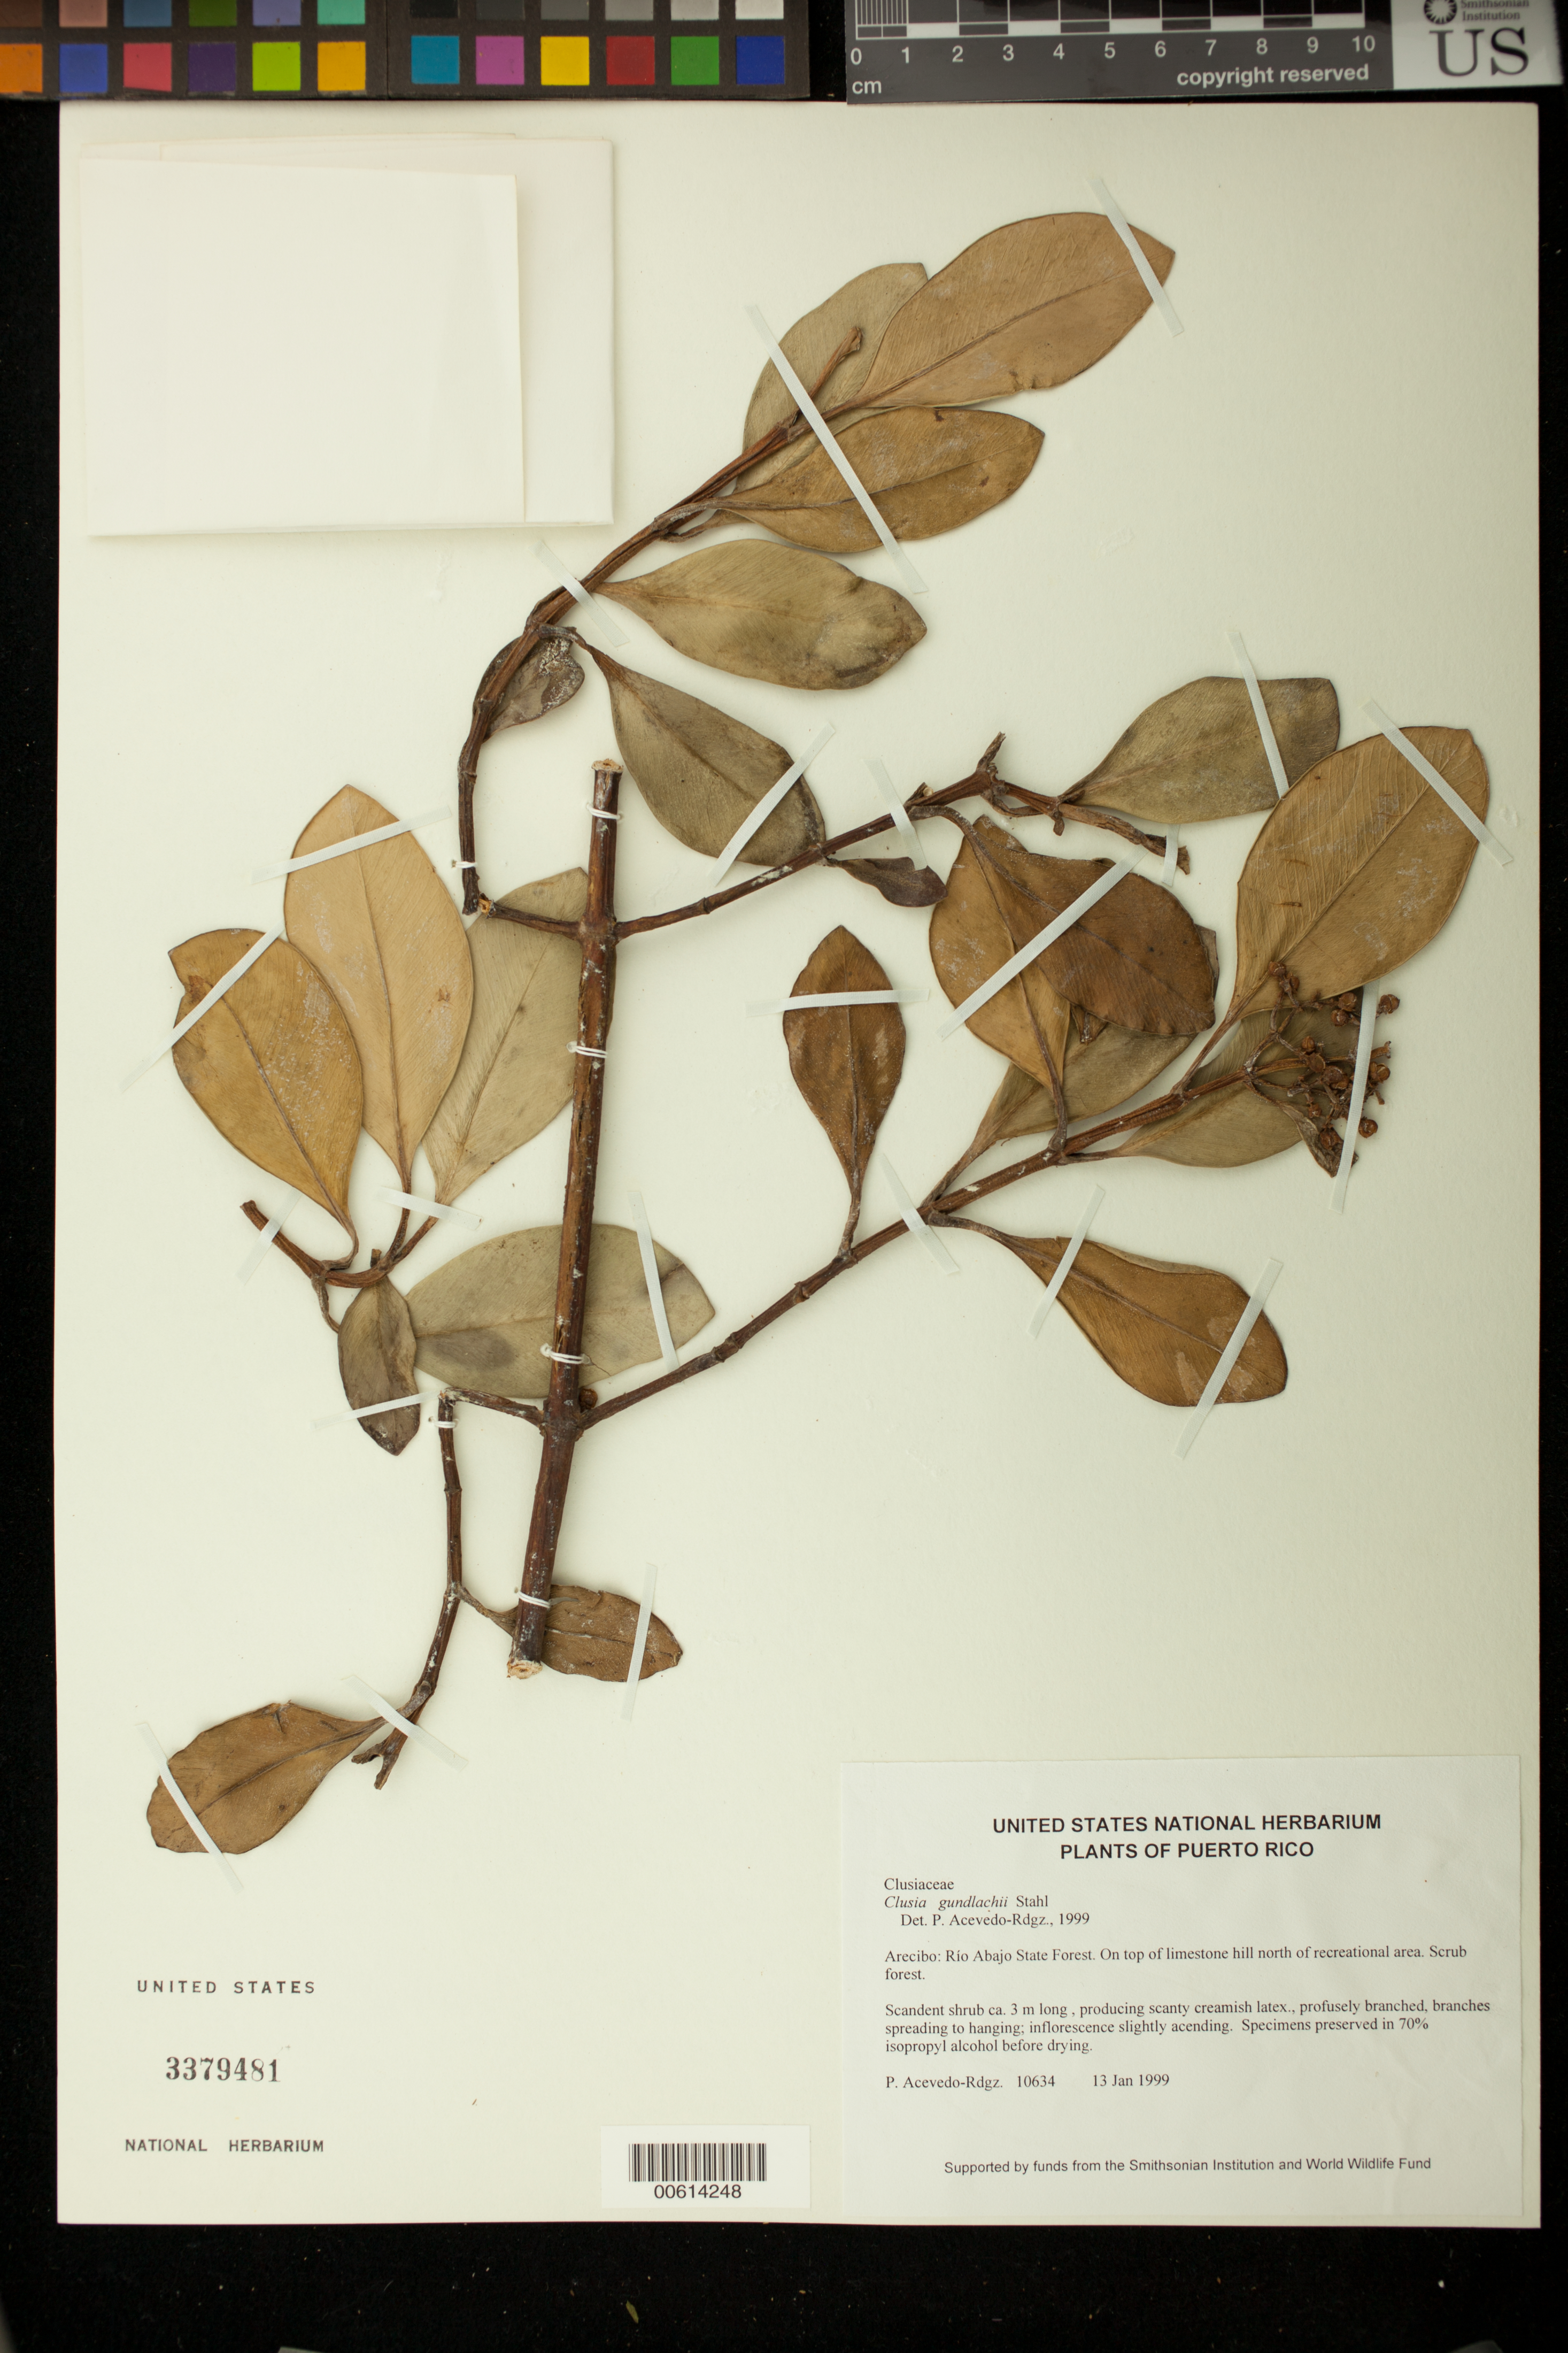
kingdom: Plantae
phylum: Tracheophyta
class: Magnoliopsida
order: Malpighiales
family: Clusiaceae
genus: Clusia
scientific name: Clusia gundlachii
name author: A. Stahl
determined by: Acevedo-Rodríguez, P., (BOT), Smithsonian Institution - National Museum of Natural History (UNITED STATES)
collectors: P. Acevedo-Rodr.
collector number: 10634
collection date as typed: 13 Jan 1999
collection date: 1999-01-13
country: Puerto Rico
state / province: Arecibo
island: Puerto Rico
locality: Arecibo; Río Abajo State Forest. On top of limestone hill north of recreational area.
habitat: Scrub forest.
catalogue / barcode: US 3379481